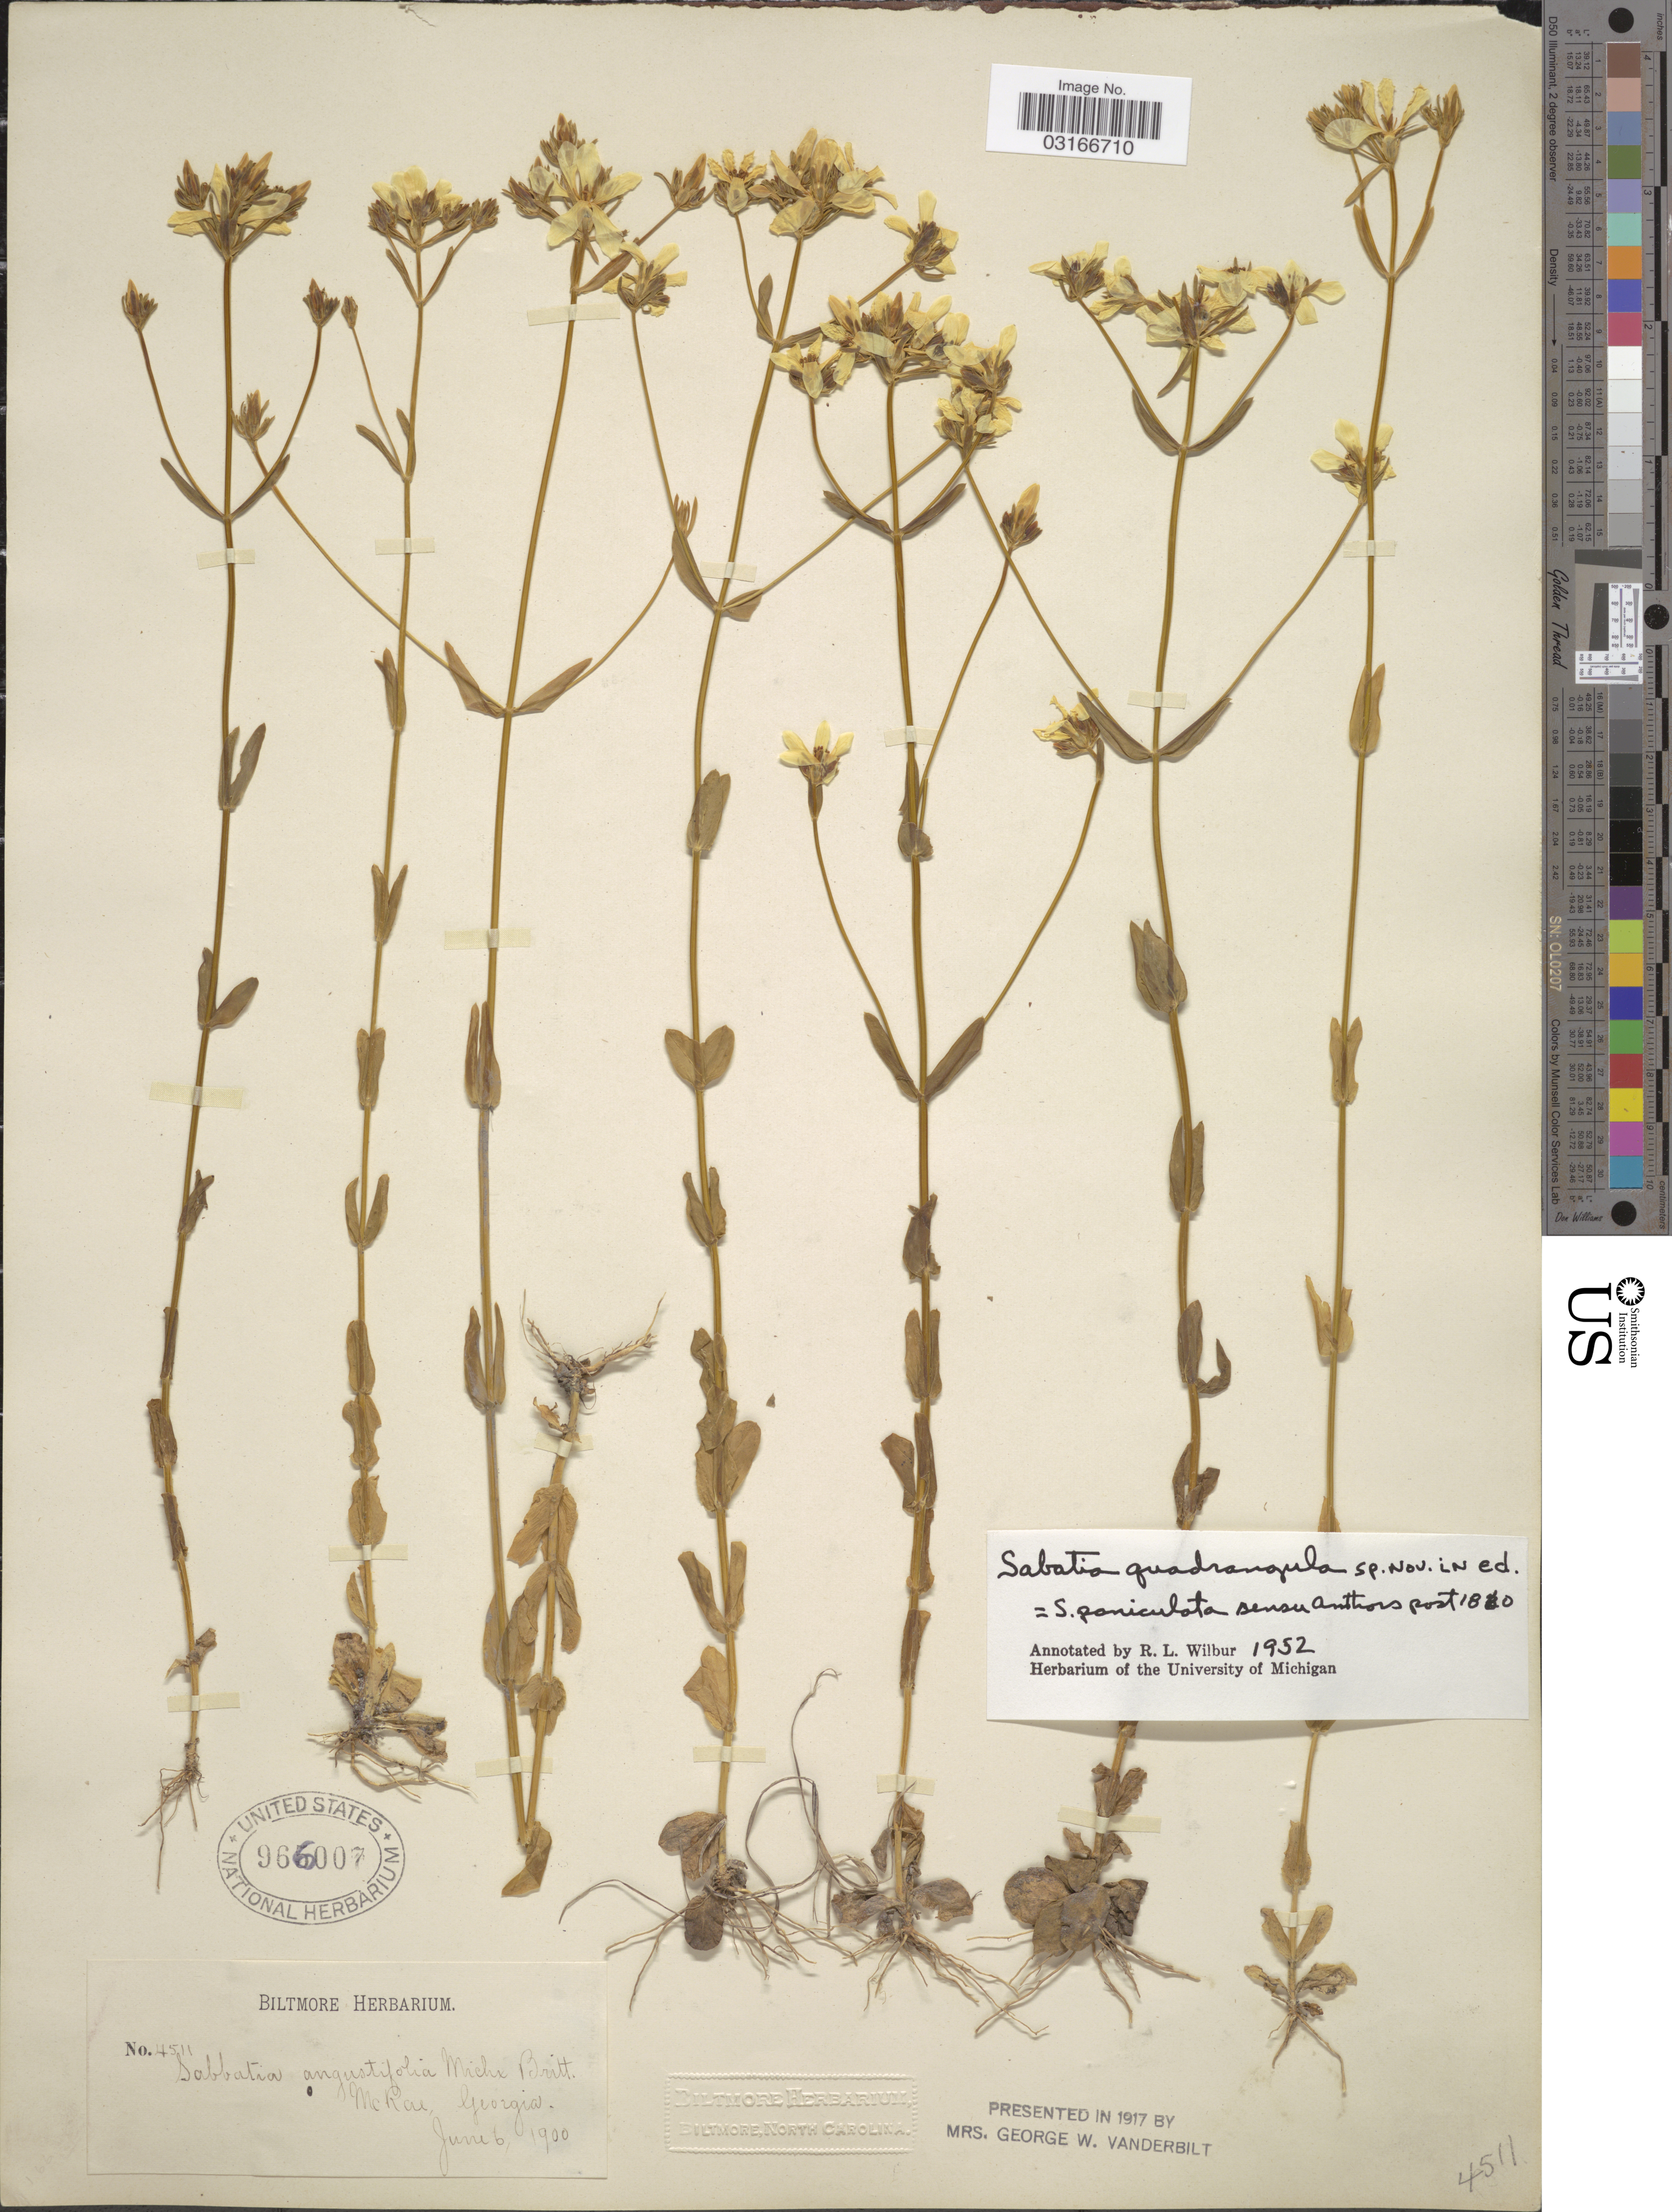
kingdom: Plantae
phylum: Tracheophyta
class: Magnoliopsida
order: Gentianales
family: Gentianaceae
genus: Sabatia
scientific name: Sabatia quadrangula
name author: Wilbur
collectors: ex herb. Biltmore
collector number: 4511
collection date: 1900-06-06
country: United States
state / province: Georgia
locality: McRae.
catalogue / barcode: US 966007